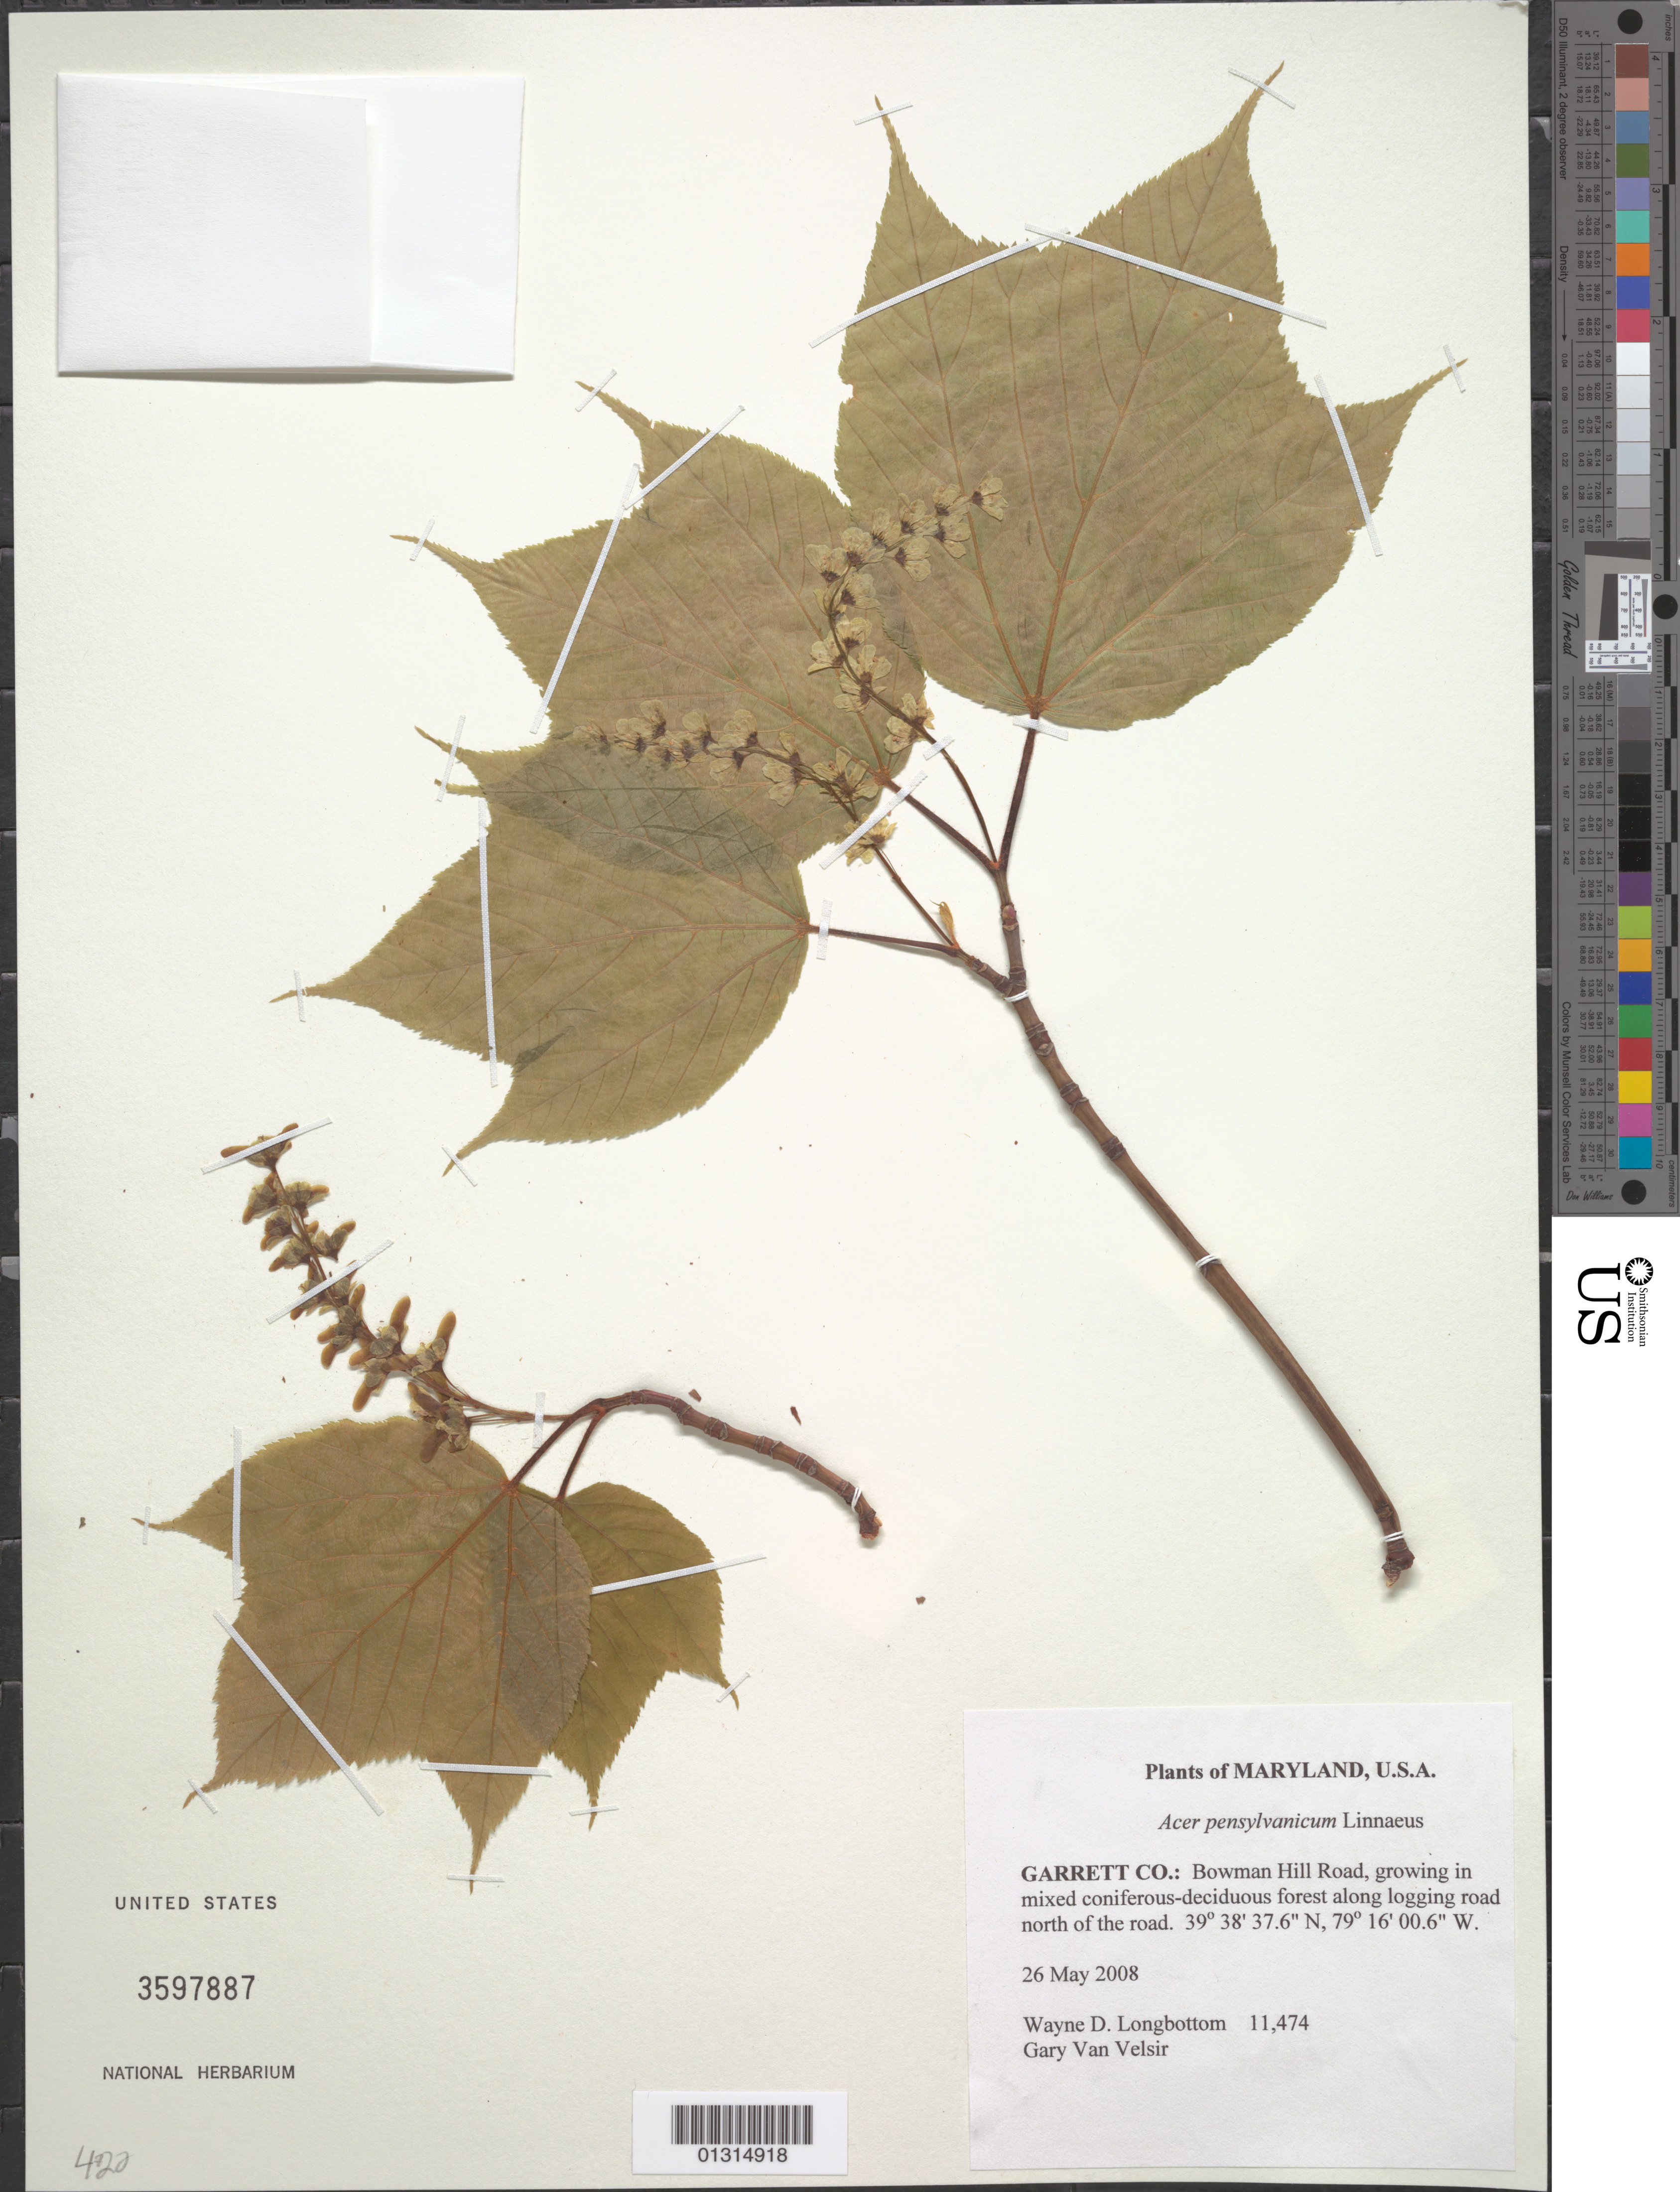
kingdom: Plantae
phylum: Tracheophyta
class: Magnoliopsida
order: Sapindales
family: Sapindaceae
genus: Acer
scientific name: Acer pensylvanicum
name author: L.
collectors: W. D. Longbottom & G. Van Velsir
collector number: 11474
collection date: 2008-05-26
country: United States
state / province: Maryland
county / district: Garrett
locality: Garrett County, Bowman Hill road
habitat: Growing in mixed coniferous-deciduous forest along logging road, N of the road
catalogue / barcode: US 3597887